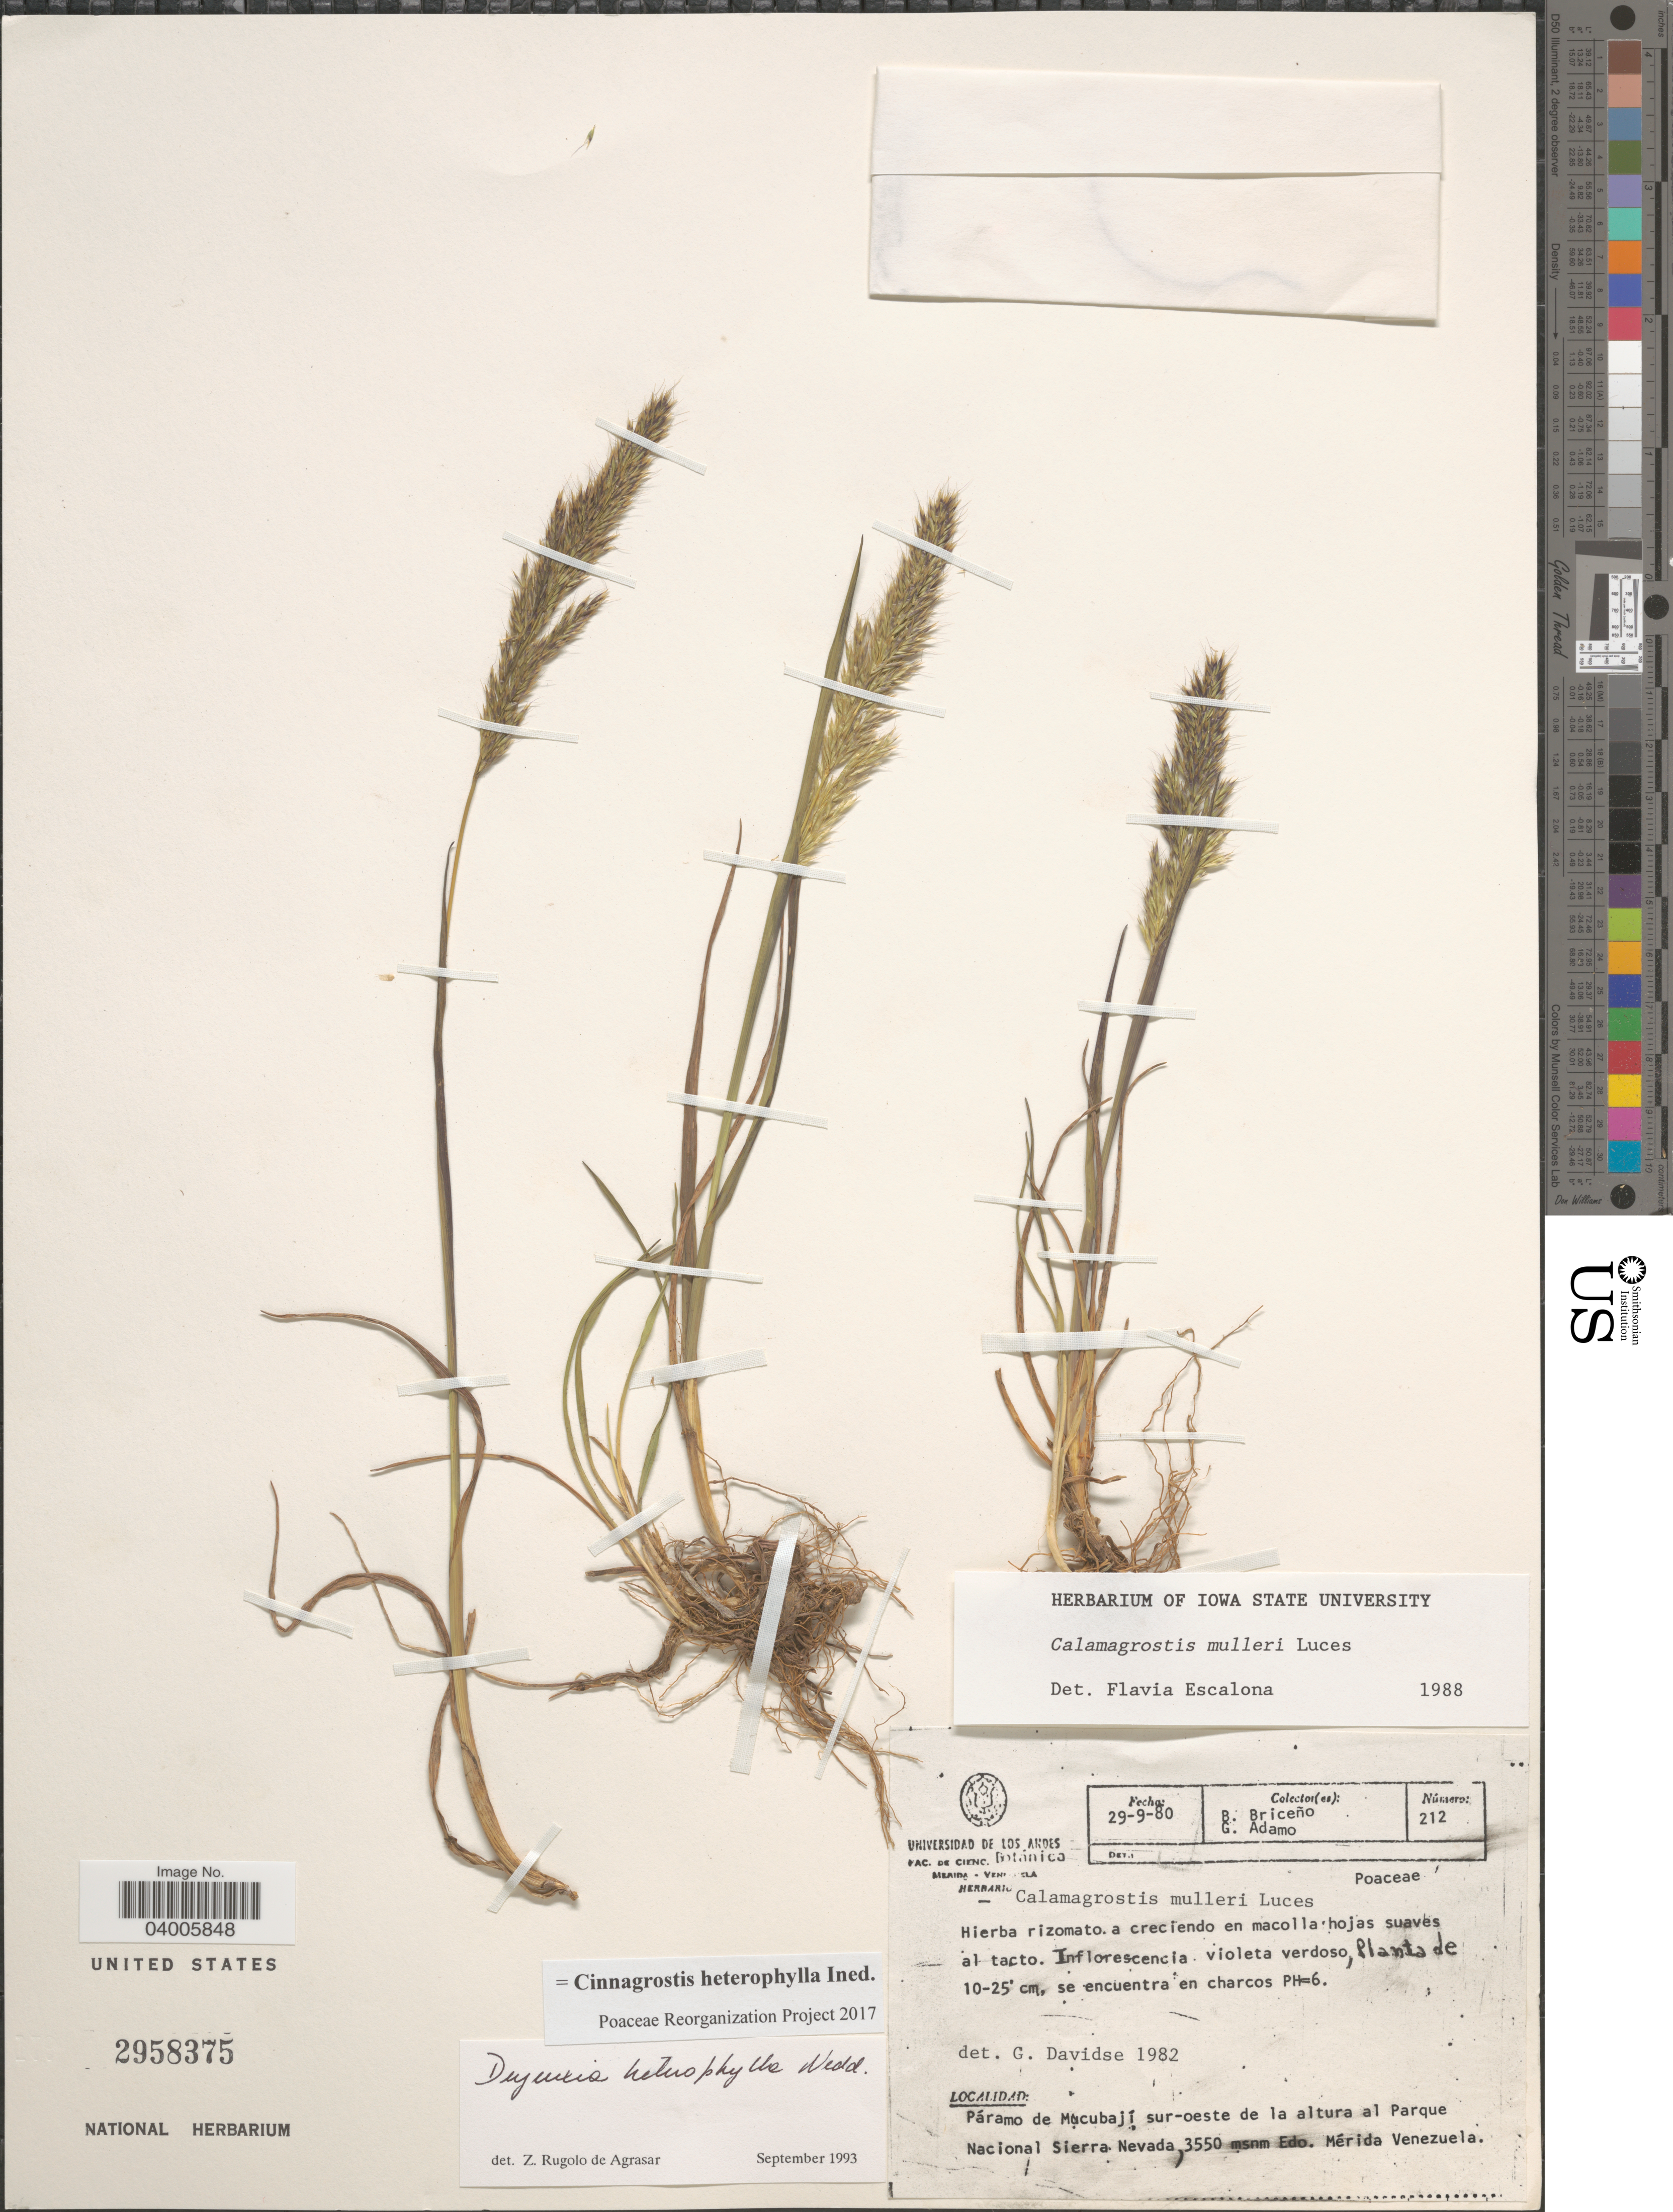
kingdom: Plantae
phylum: Tracheophyta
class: Liliopsida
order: Poales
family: Poaceae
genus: Cinnagrostis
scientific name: Cinnagrostis heterophylla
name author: (Wedd.) P.M. Peterson et al.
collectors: B. Briceño & G. Adamo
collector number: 212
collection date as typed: Transcribed d/m/y: 29/9/80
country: Venezuela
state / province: Merida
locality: Páramo de Mucubají sur-oeste de la altura al Parque Nacional Sierra Nevada.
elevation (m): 3550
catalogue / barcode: US 2958375